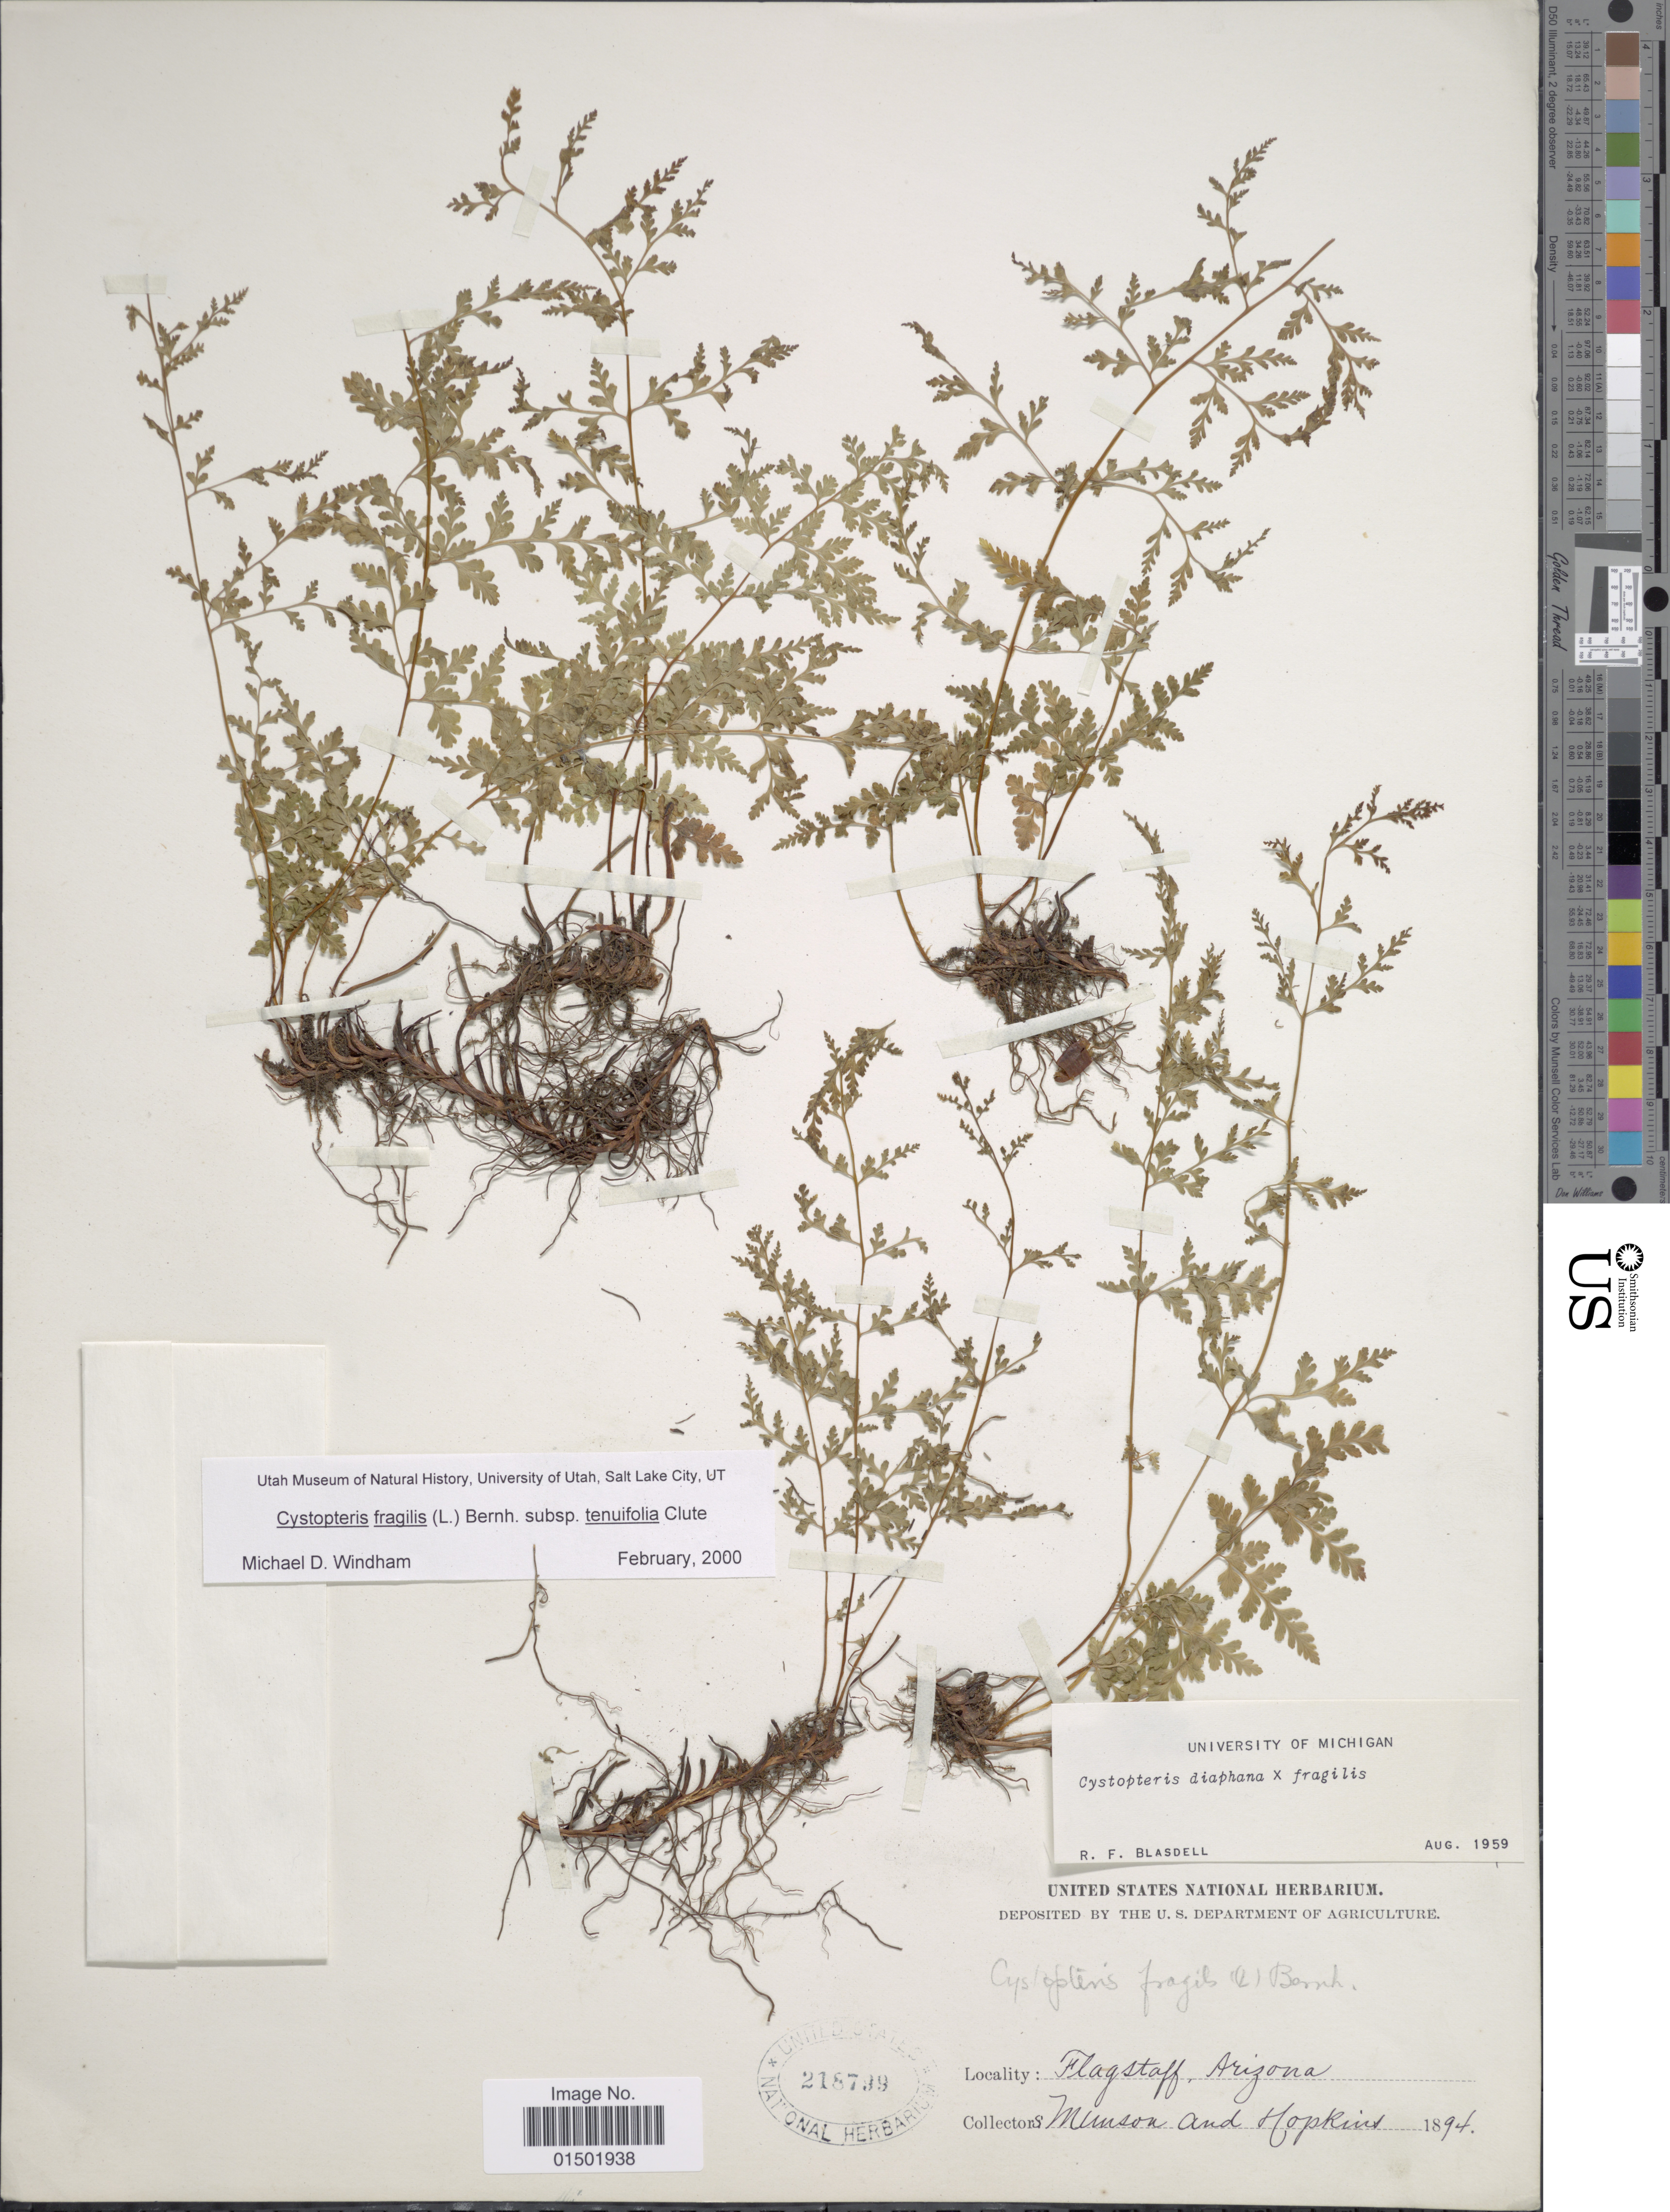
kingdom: Plantae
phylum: Tracheophyta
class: Polypodiopsida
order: Polypodiales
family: Cystopteridaceae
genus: Cystopteris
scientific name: Cystopteris fragilis var. tenuifolia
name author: (Clute) M. Broun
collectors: -. Munson & -- Hopkins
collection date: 1894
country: United States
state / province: Arizona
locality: Flagstaff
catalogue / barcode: US 218799